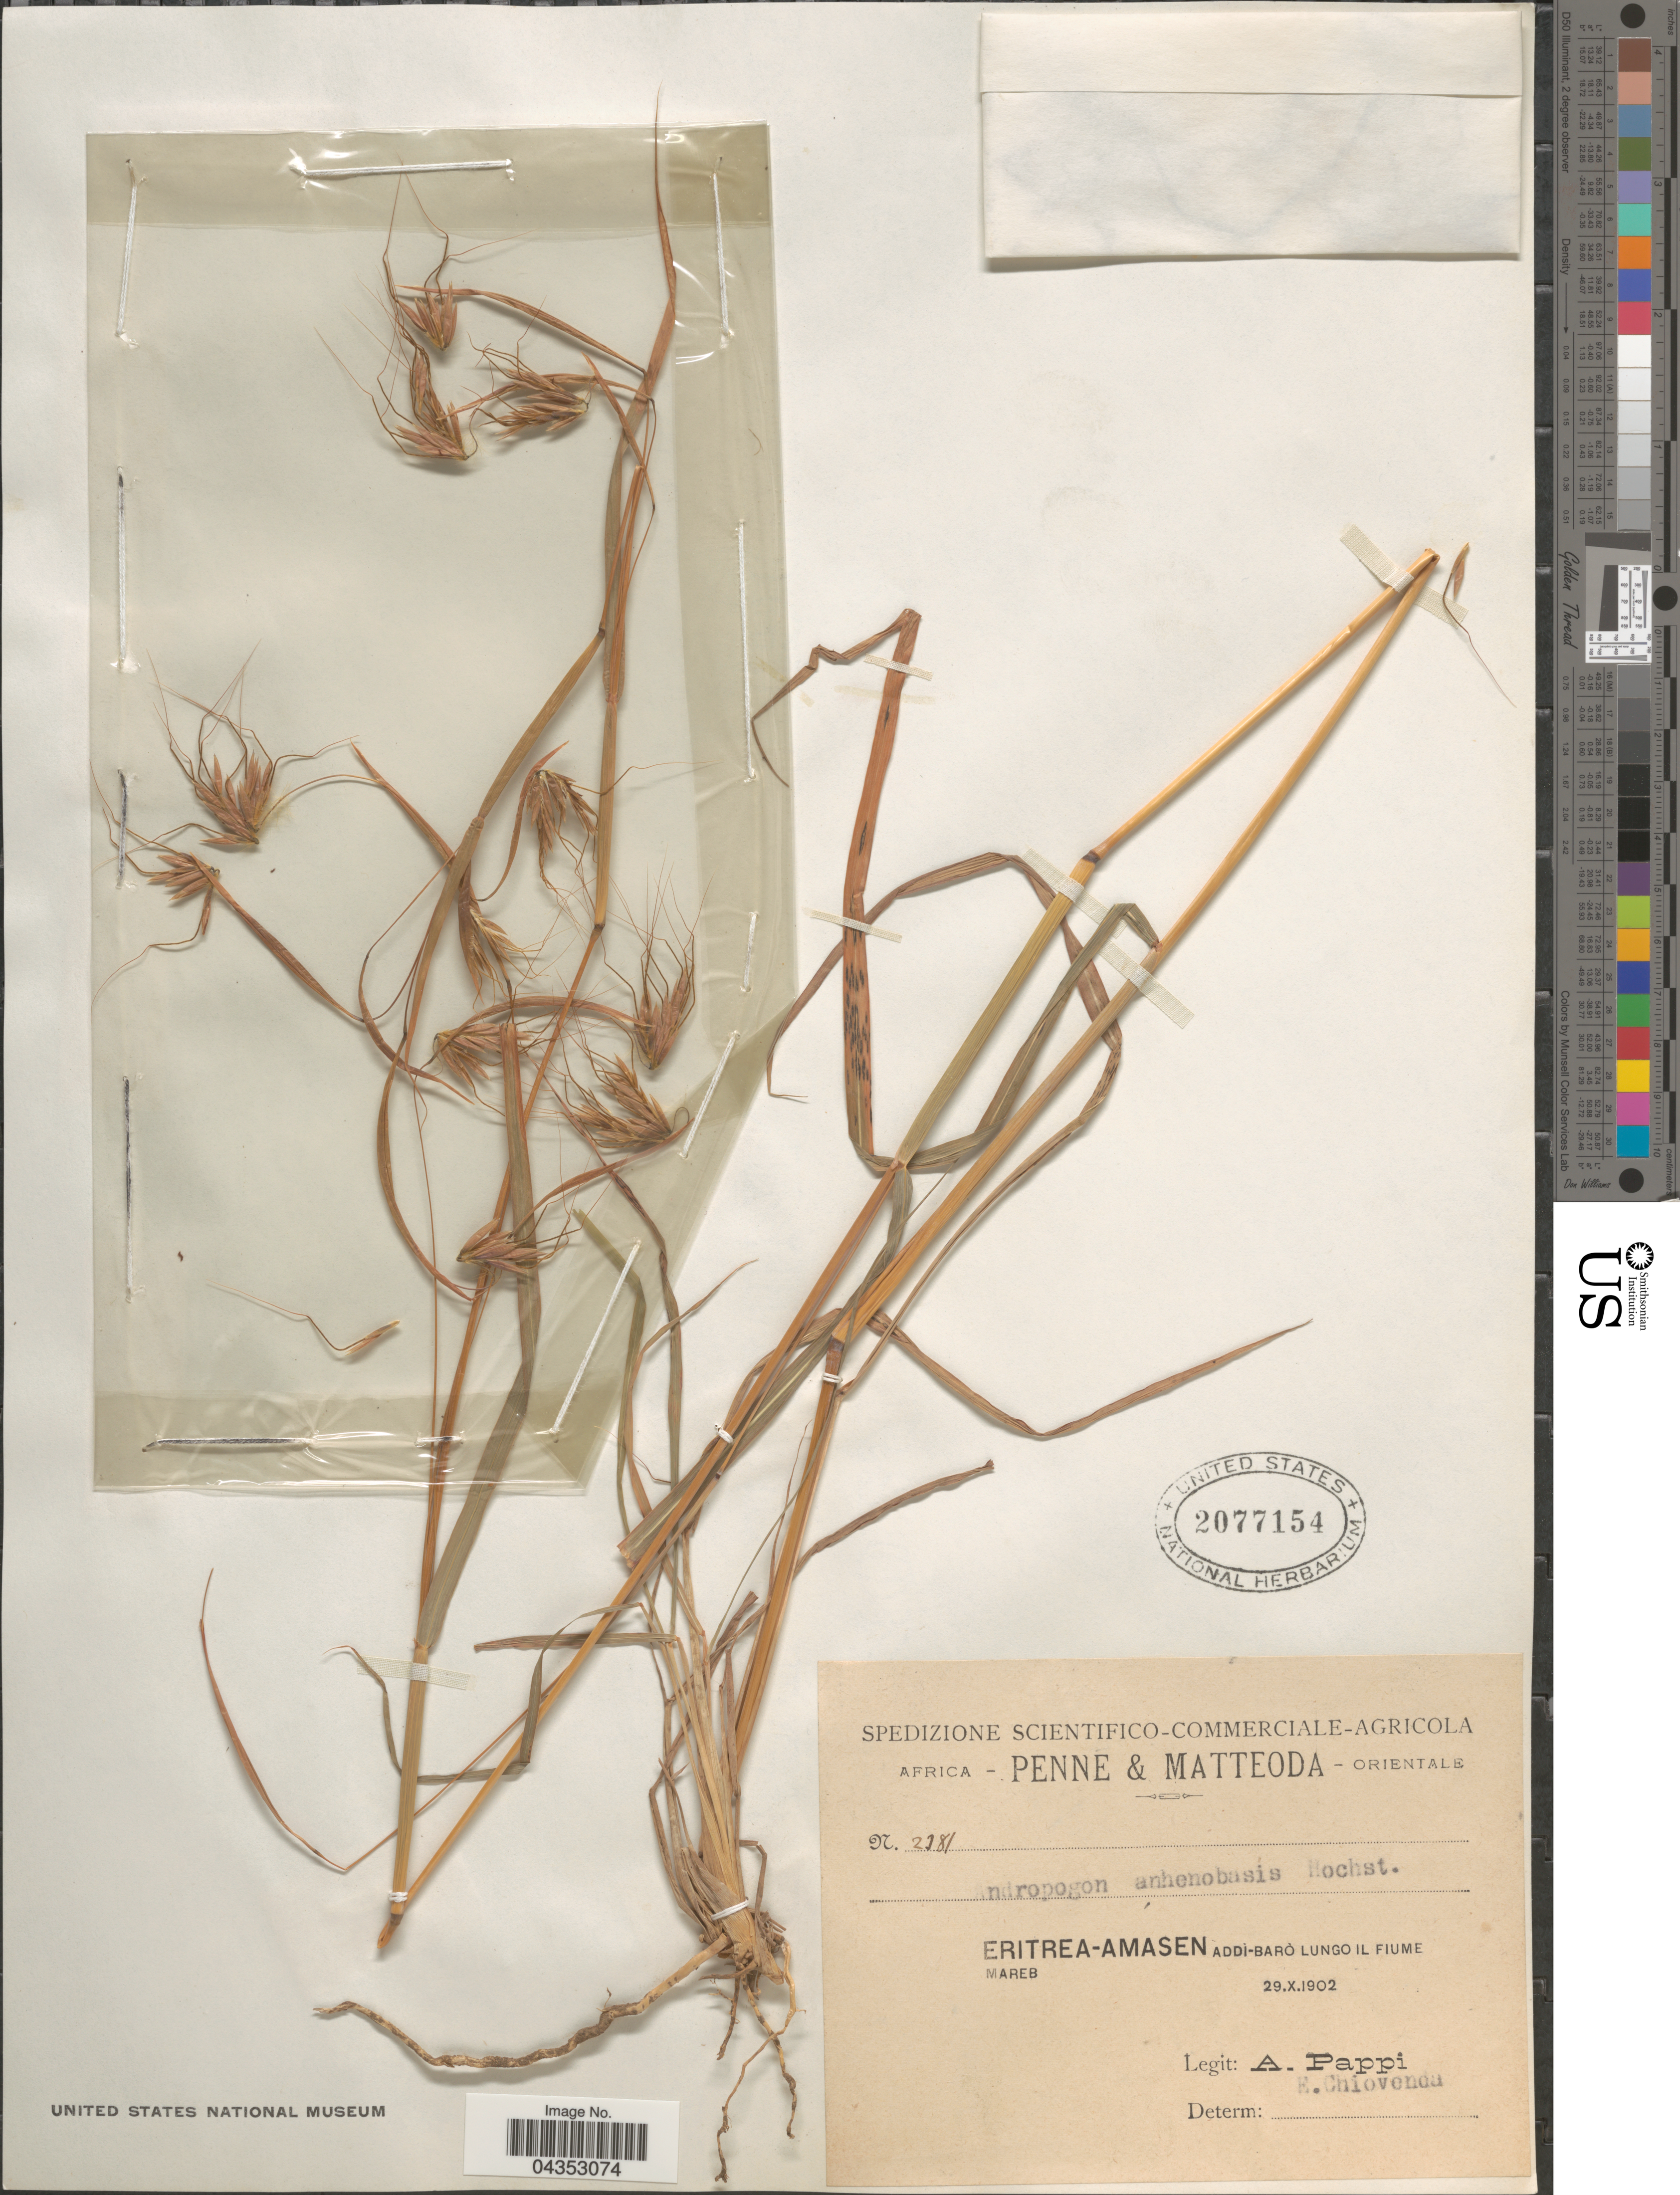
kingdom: Plantae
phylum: Tracheophyta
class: Liliopsida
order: Poales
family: Poaceae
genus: Hyparrhenia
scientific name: Hyparrhenia arrhenobasis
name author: (Hochst. ex Steud.) Stapf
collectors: A. Pappi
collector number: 2381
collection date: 1902-10-29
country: Eritrea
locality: Africa Orientale. Amasen Addi-Barò Lungo Il Fiume Mareb.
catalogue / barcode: US 2077154